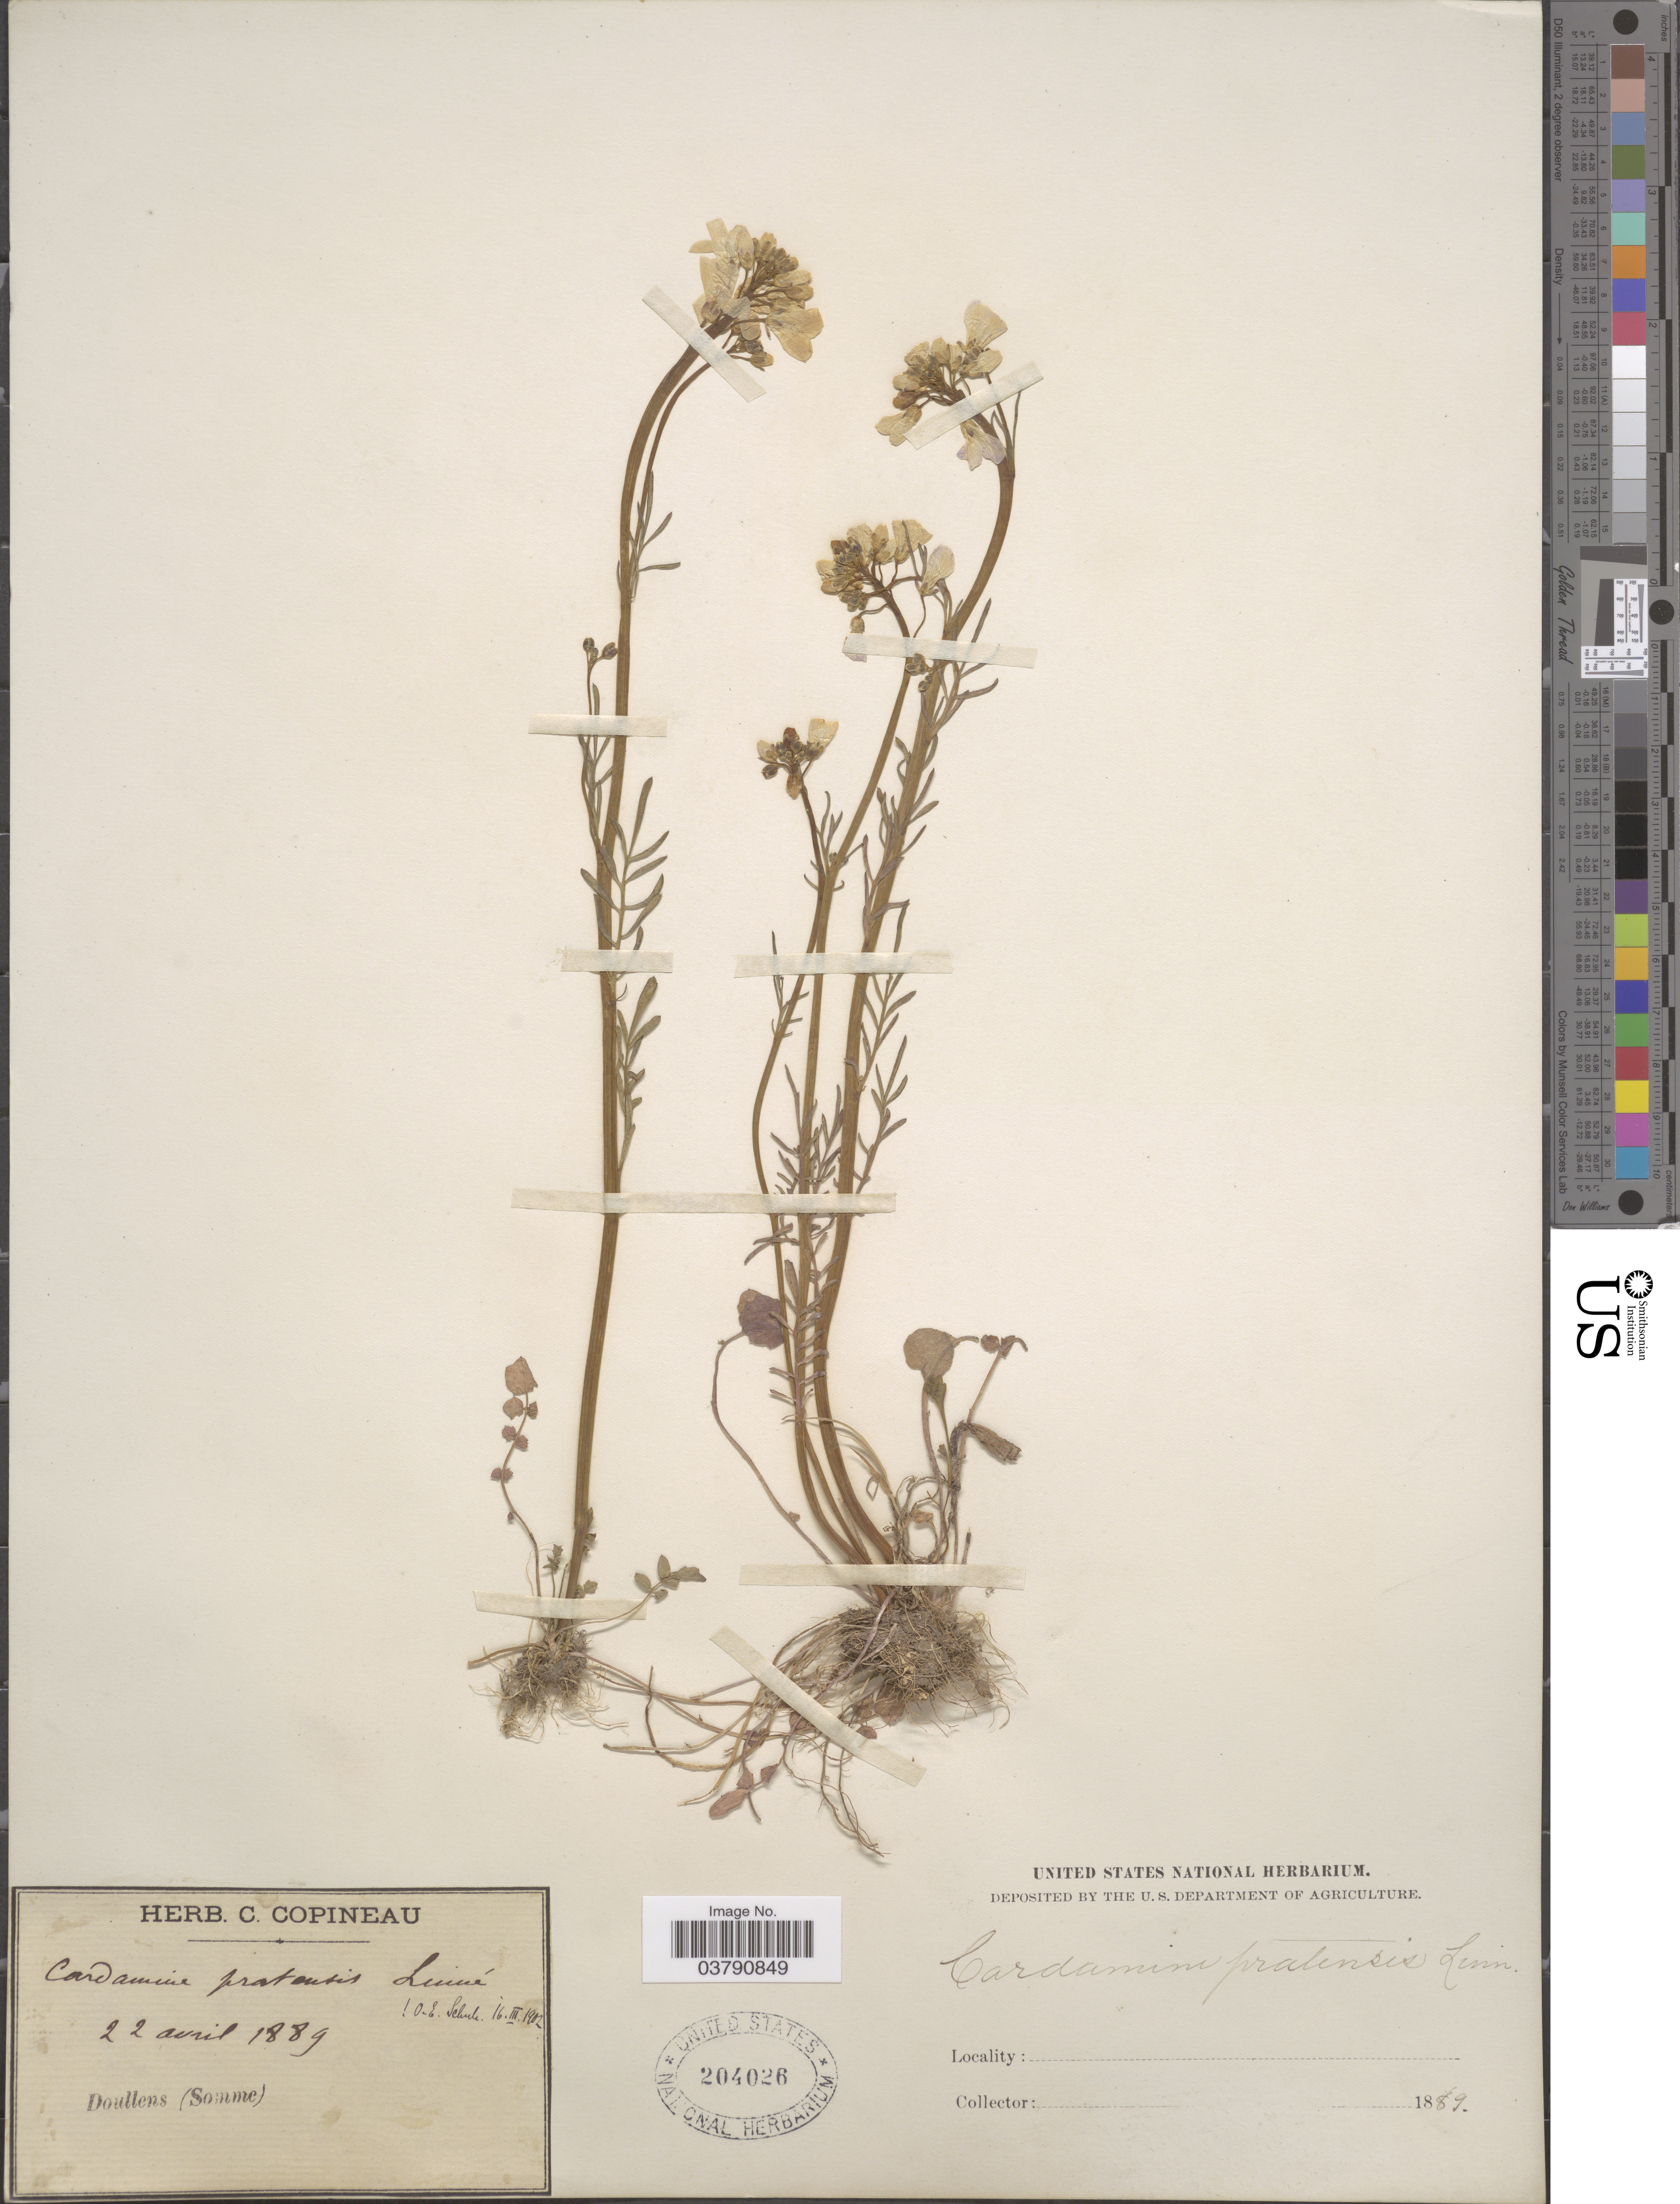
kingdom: Plantae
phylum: Tracheophyta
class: Magnoliopsida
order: Brassicales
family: Brassicaceae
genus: Cardamine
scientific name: Cardamine pratensis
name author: L.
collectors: ex herb. C. Copineau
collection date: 1889-04-22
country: France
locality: Doullens (Somme).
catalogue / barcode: US 204026